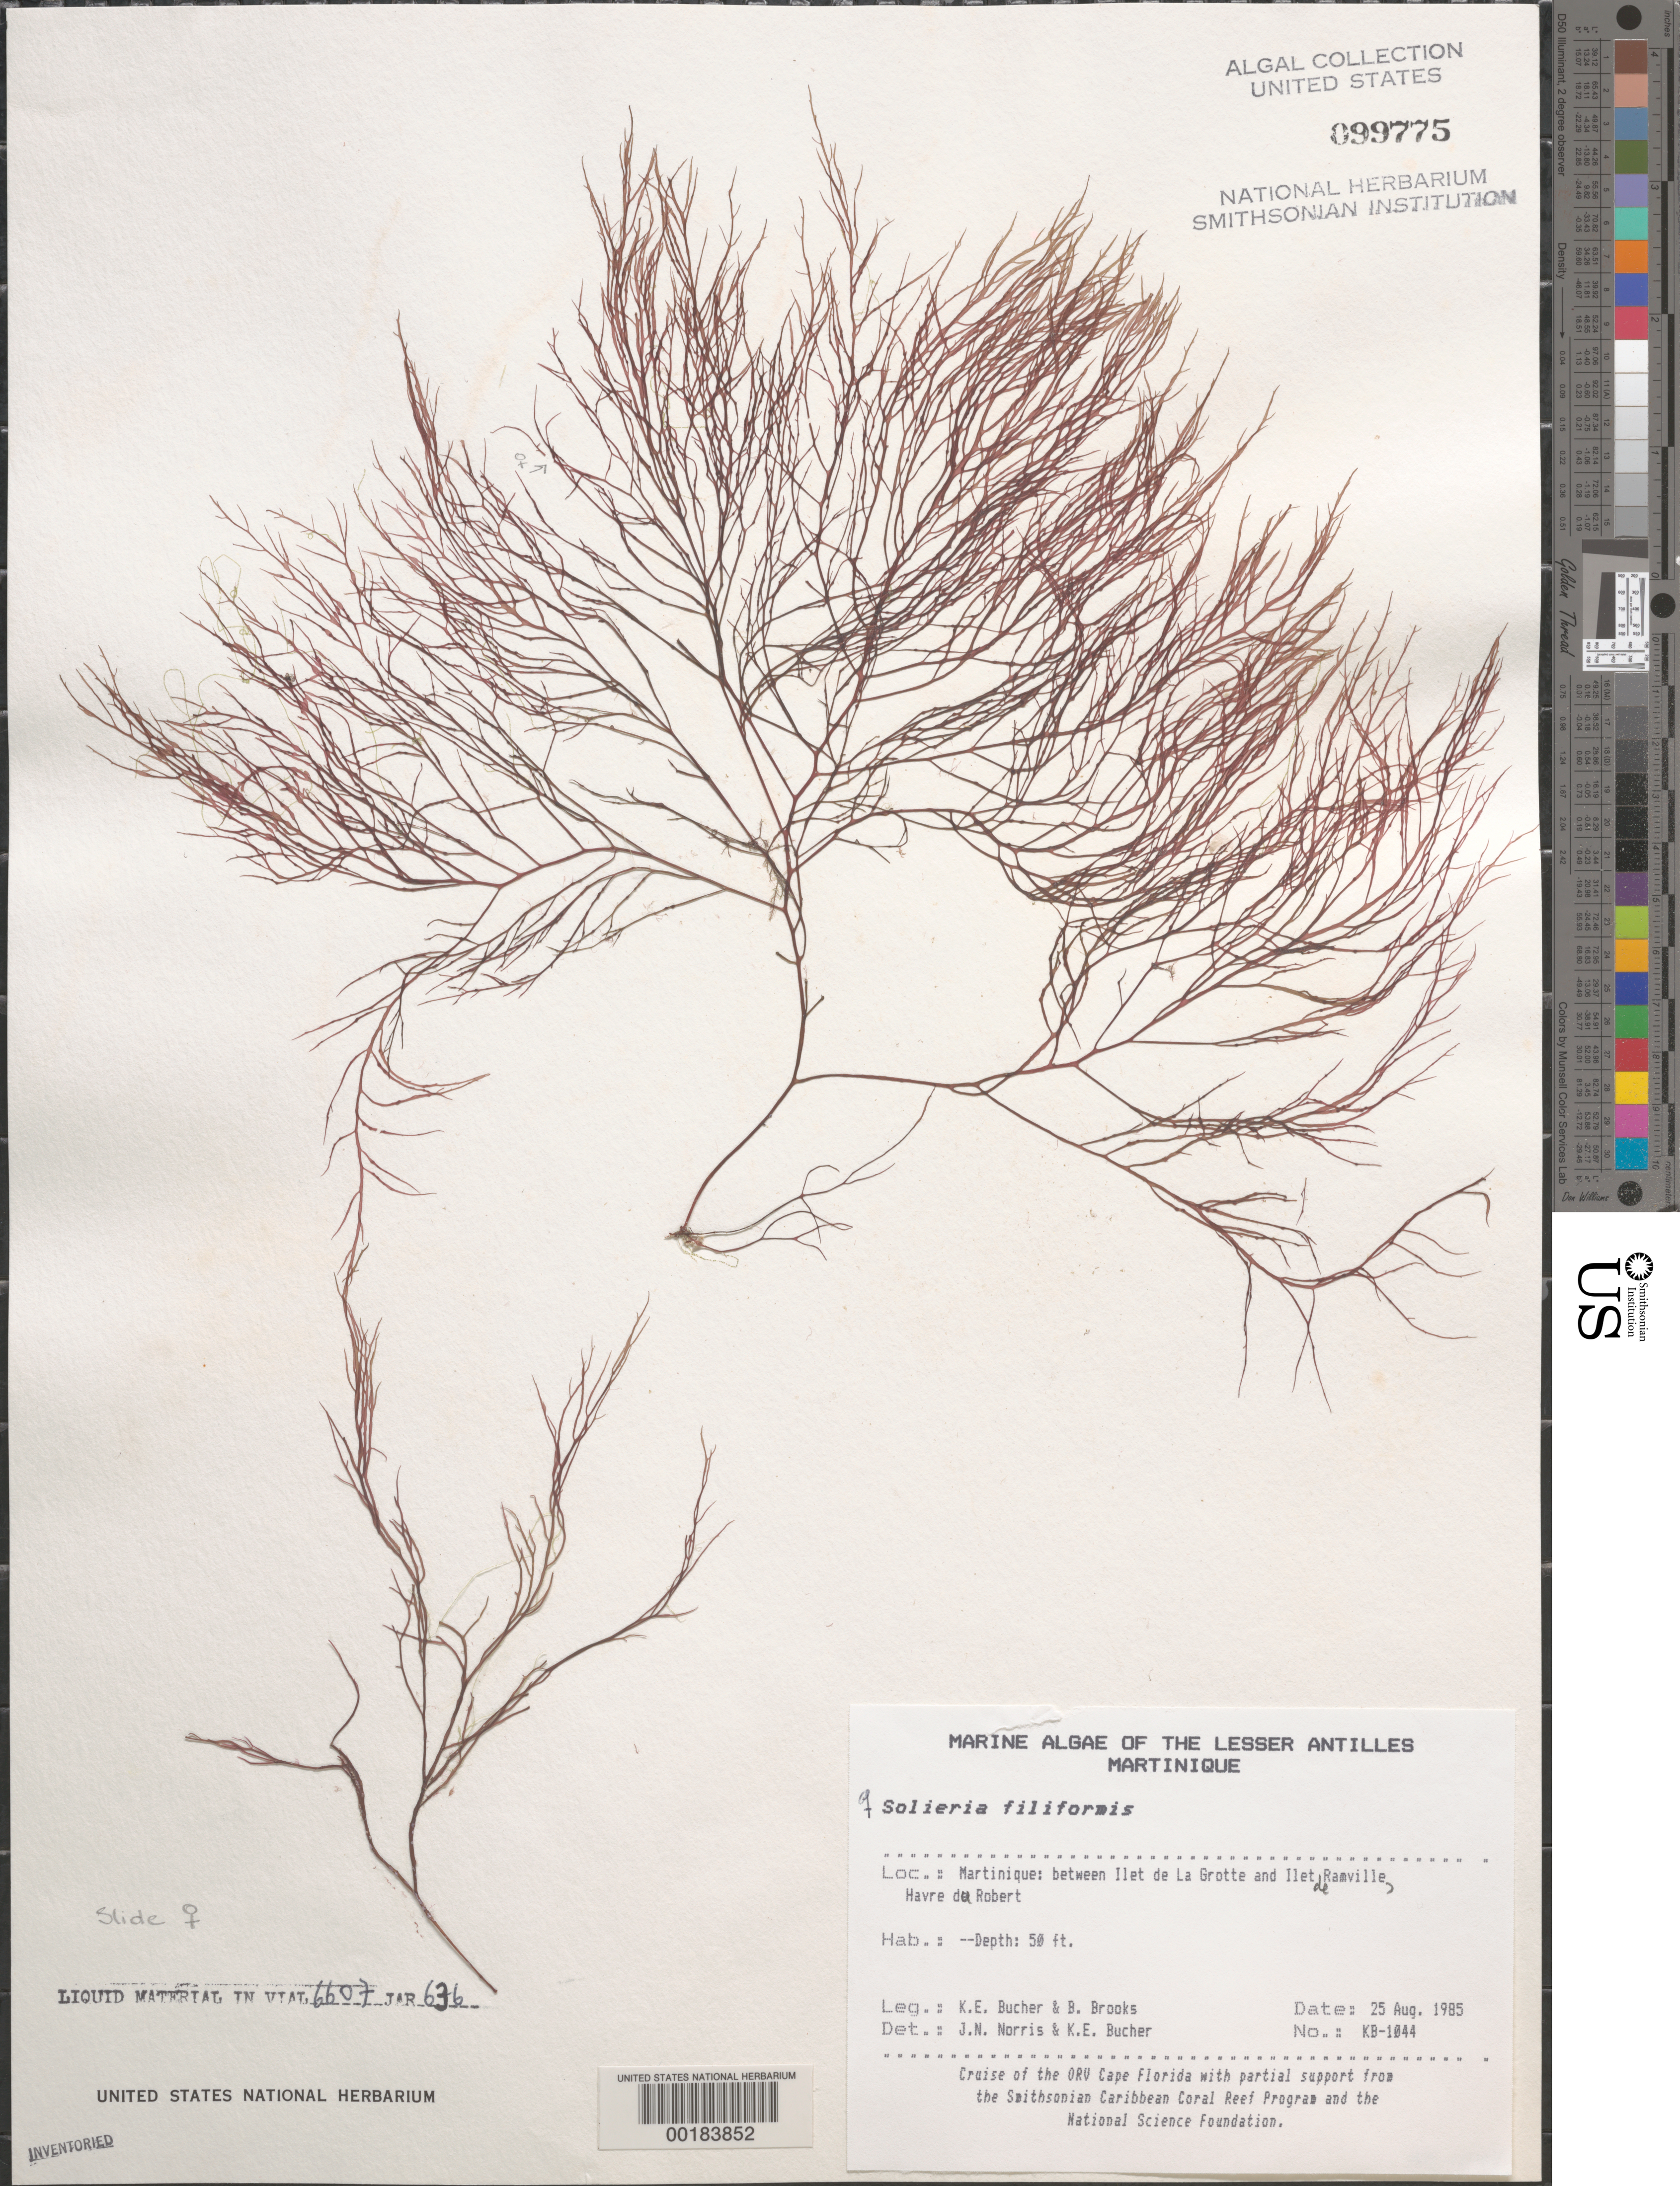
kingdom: Plantae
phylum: Rhodophyta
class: Florideophyceae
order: Gigartinales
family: Solieriaceae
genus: Solieria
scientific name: Solieria filiformis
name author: (Kütz.) P.W. Gabrielson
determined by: Norris, J. N.; Bucher, K. E.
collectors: K. E. Bucher & B. Brooks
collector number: Kb-1044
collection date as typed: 25 Aug 1985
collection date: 1985-08-25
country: Martinique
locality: Between Ilet de la Grotte and Ilet de Ramville, Havre du Robert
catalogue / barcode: US 99775